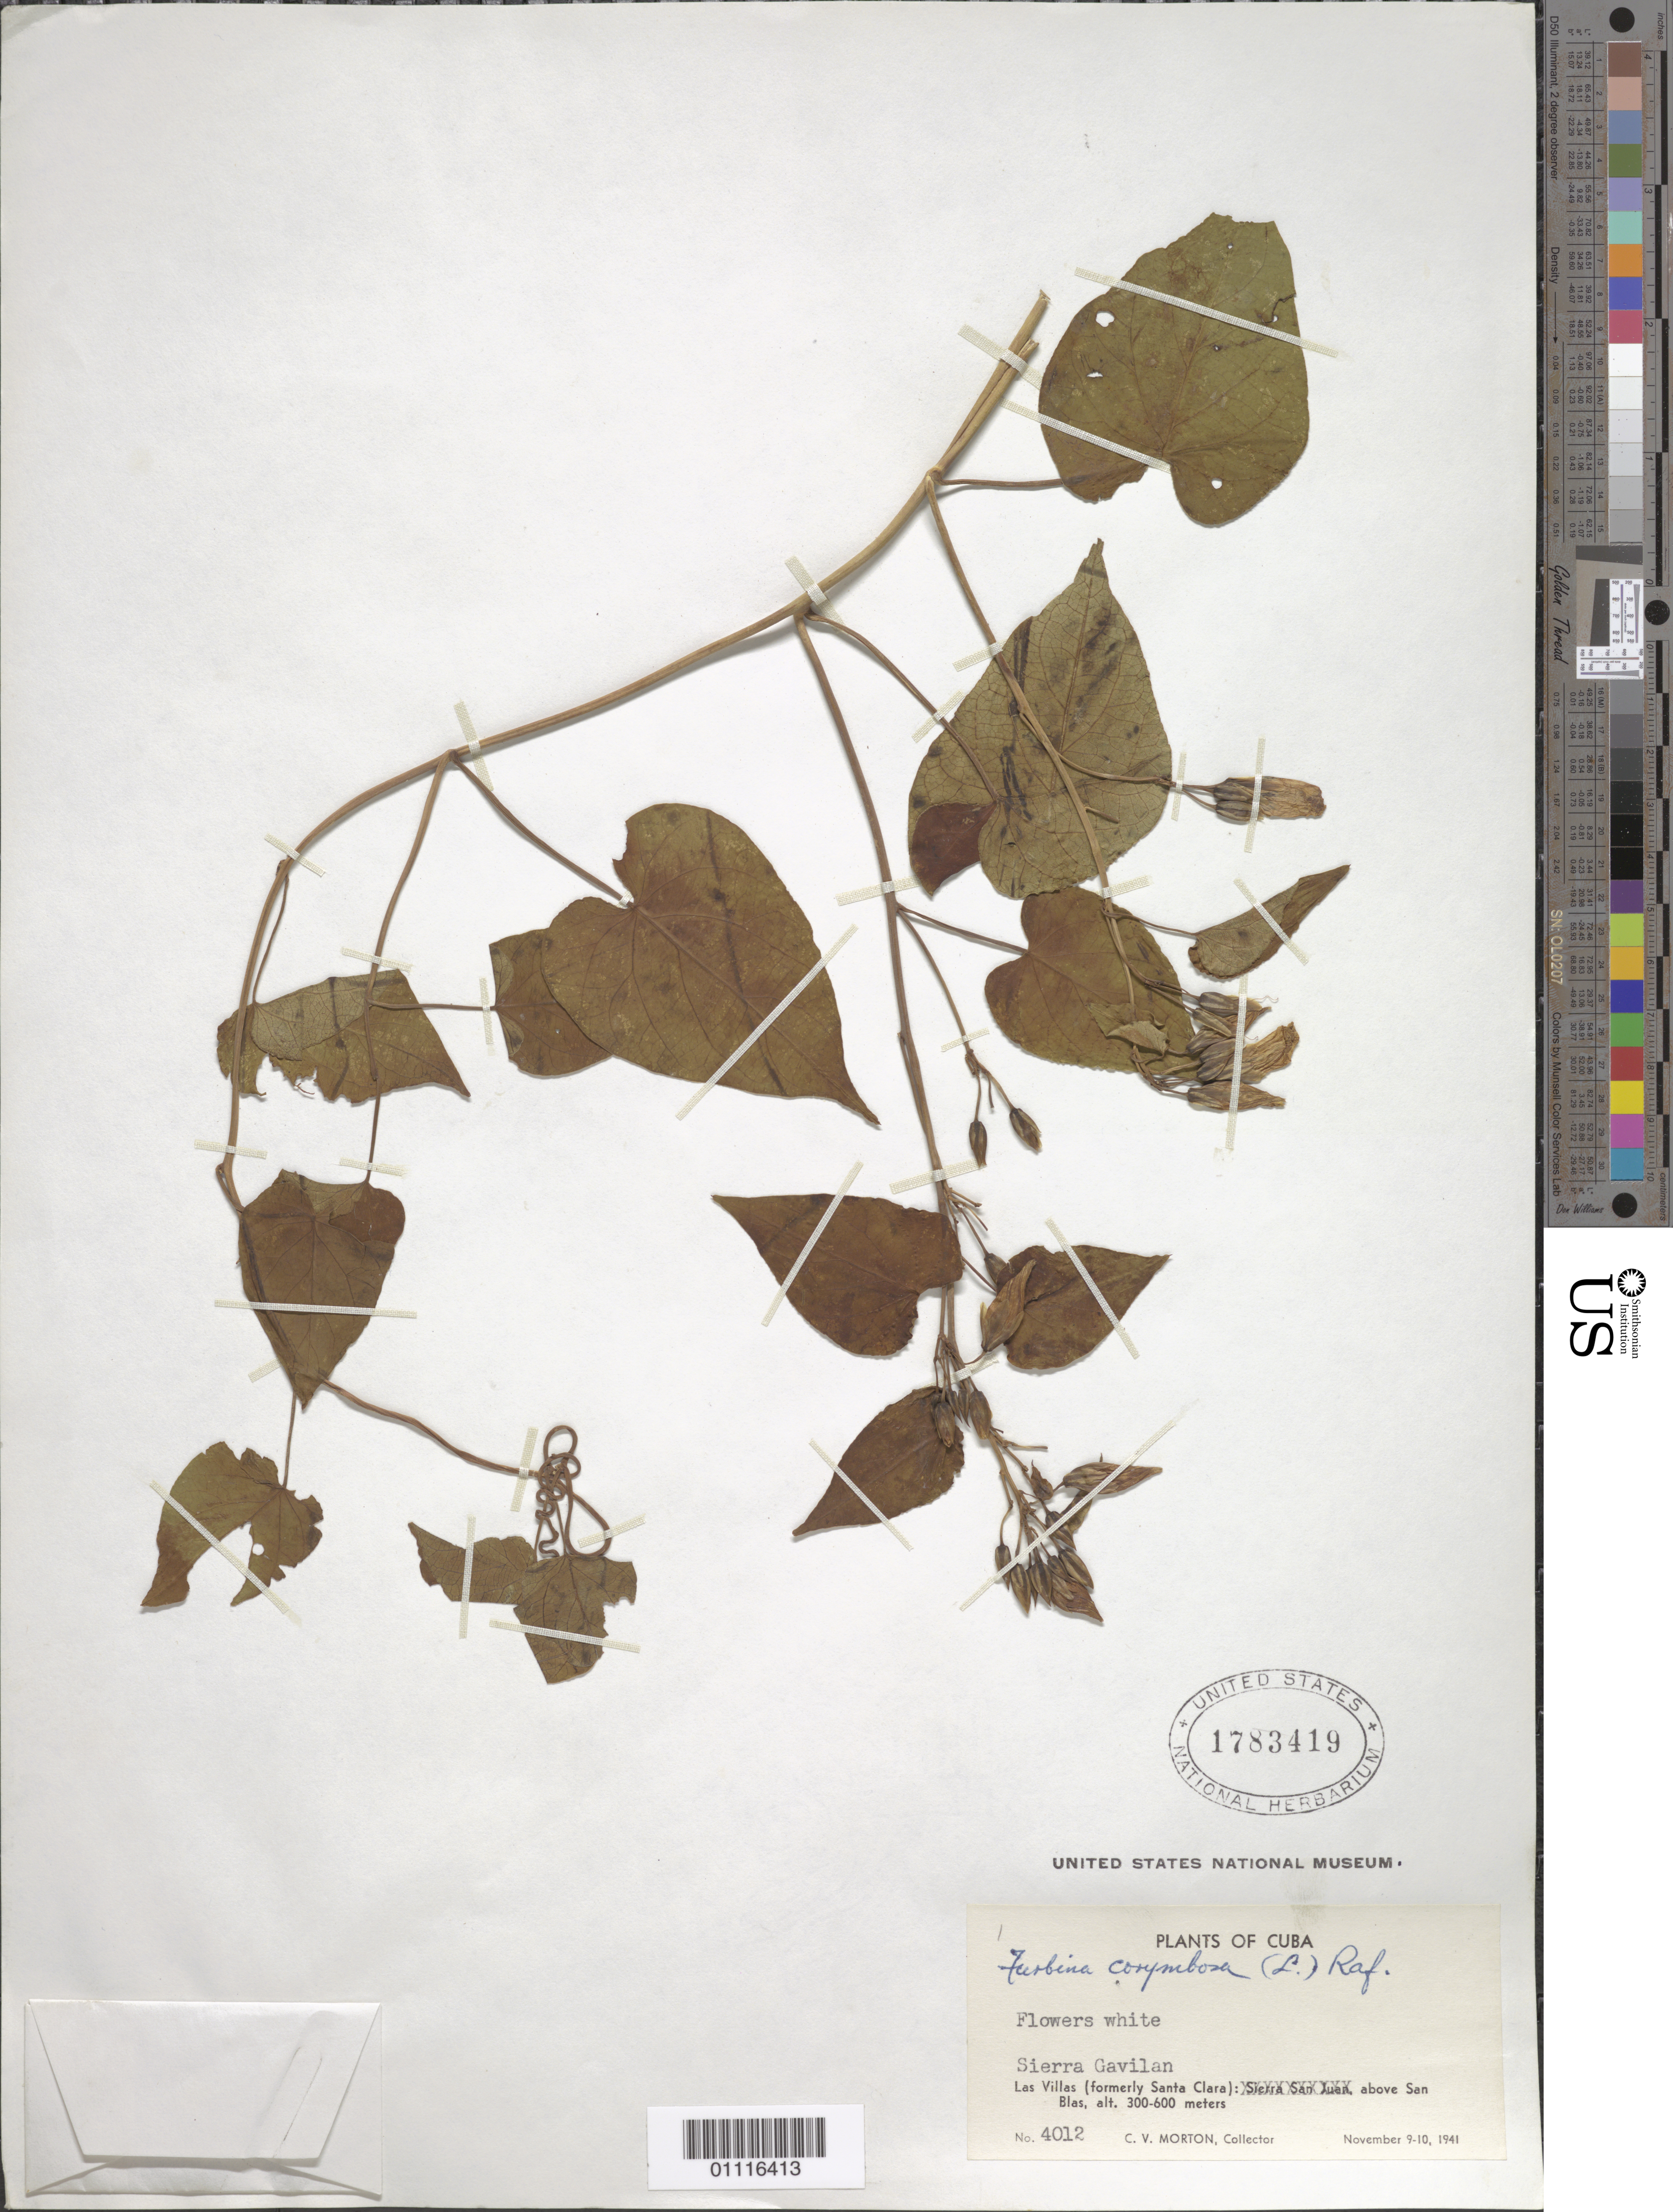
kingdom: Plantae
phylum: Tracheophyta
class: Magnoliopsida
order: Solanales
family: Convolvulaceae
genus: Turbina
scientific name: Turbina corymbosa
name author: (L.) Raf.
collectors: C. V. Morton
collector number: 4012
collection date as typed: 09 Nov 1941 to 10 Nov 1941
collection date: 1941-11-09/1941-11-10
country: Cuba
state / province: Cienfuegos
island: Cuba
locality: Sierra Gavilan Las Villas (formerly Santa Clara): above San Blas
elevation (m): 300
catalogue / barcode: US 1783419